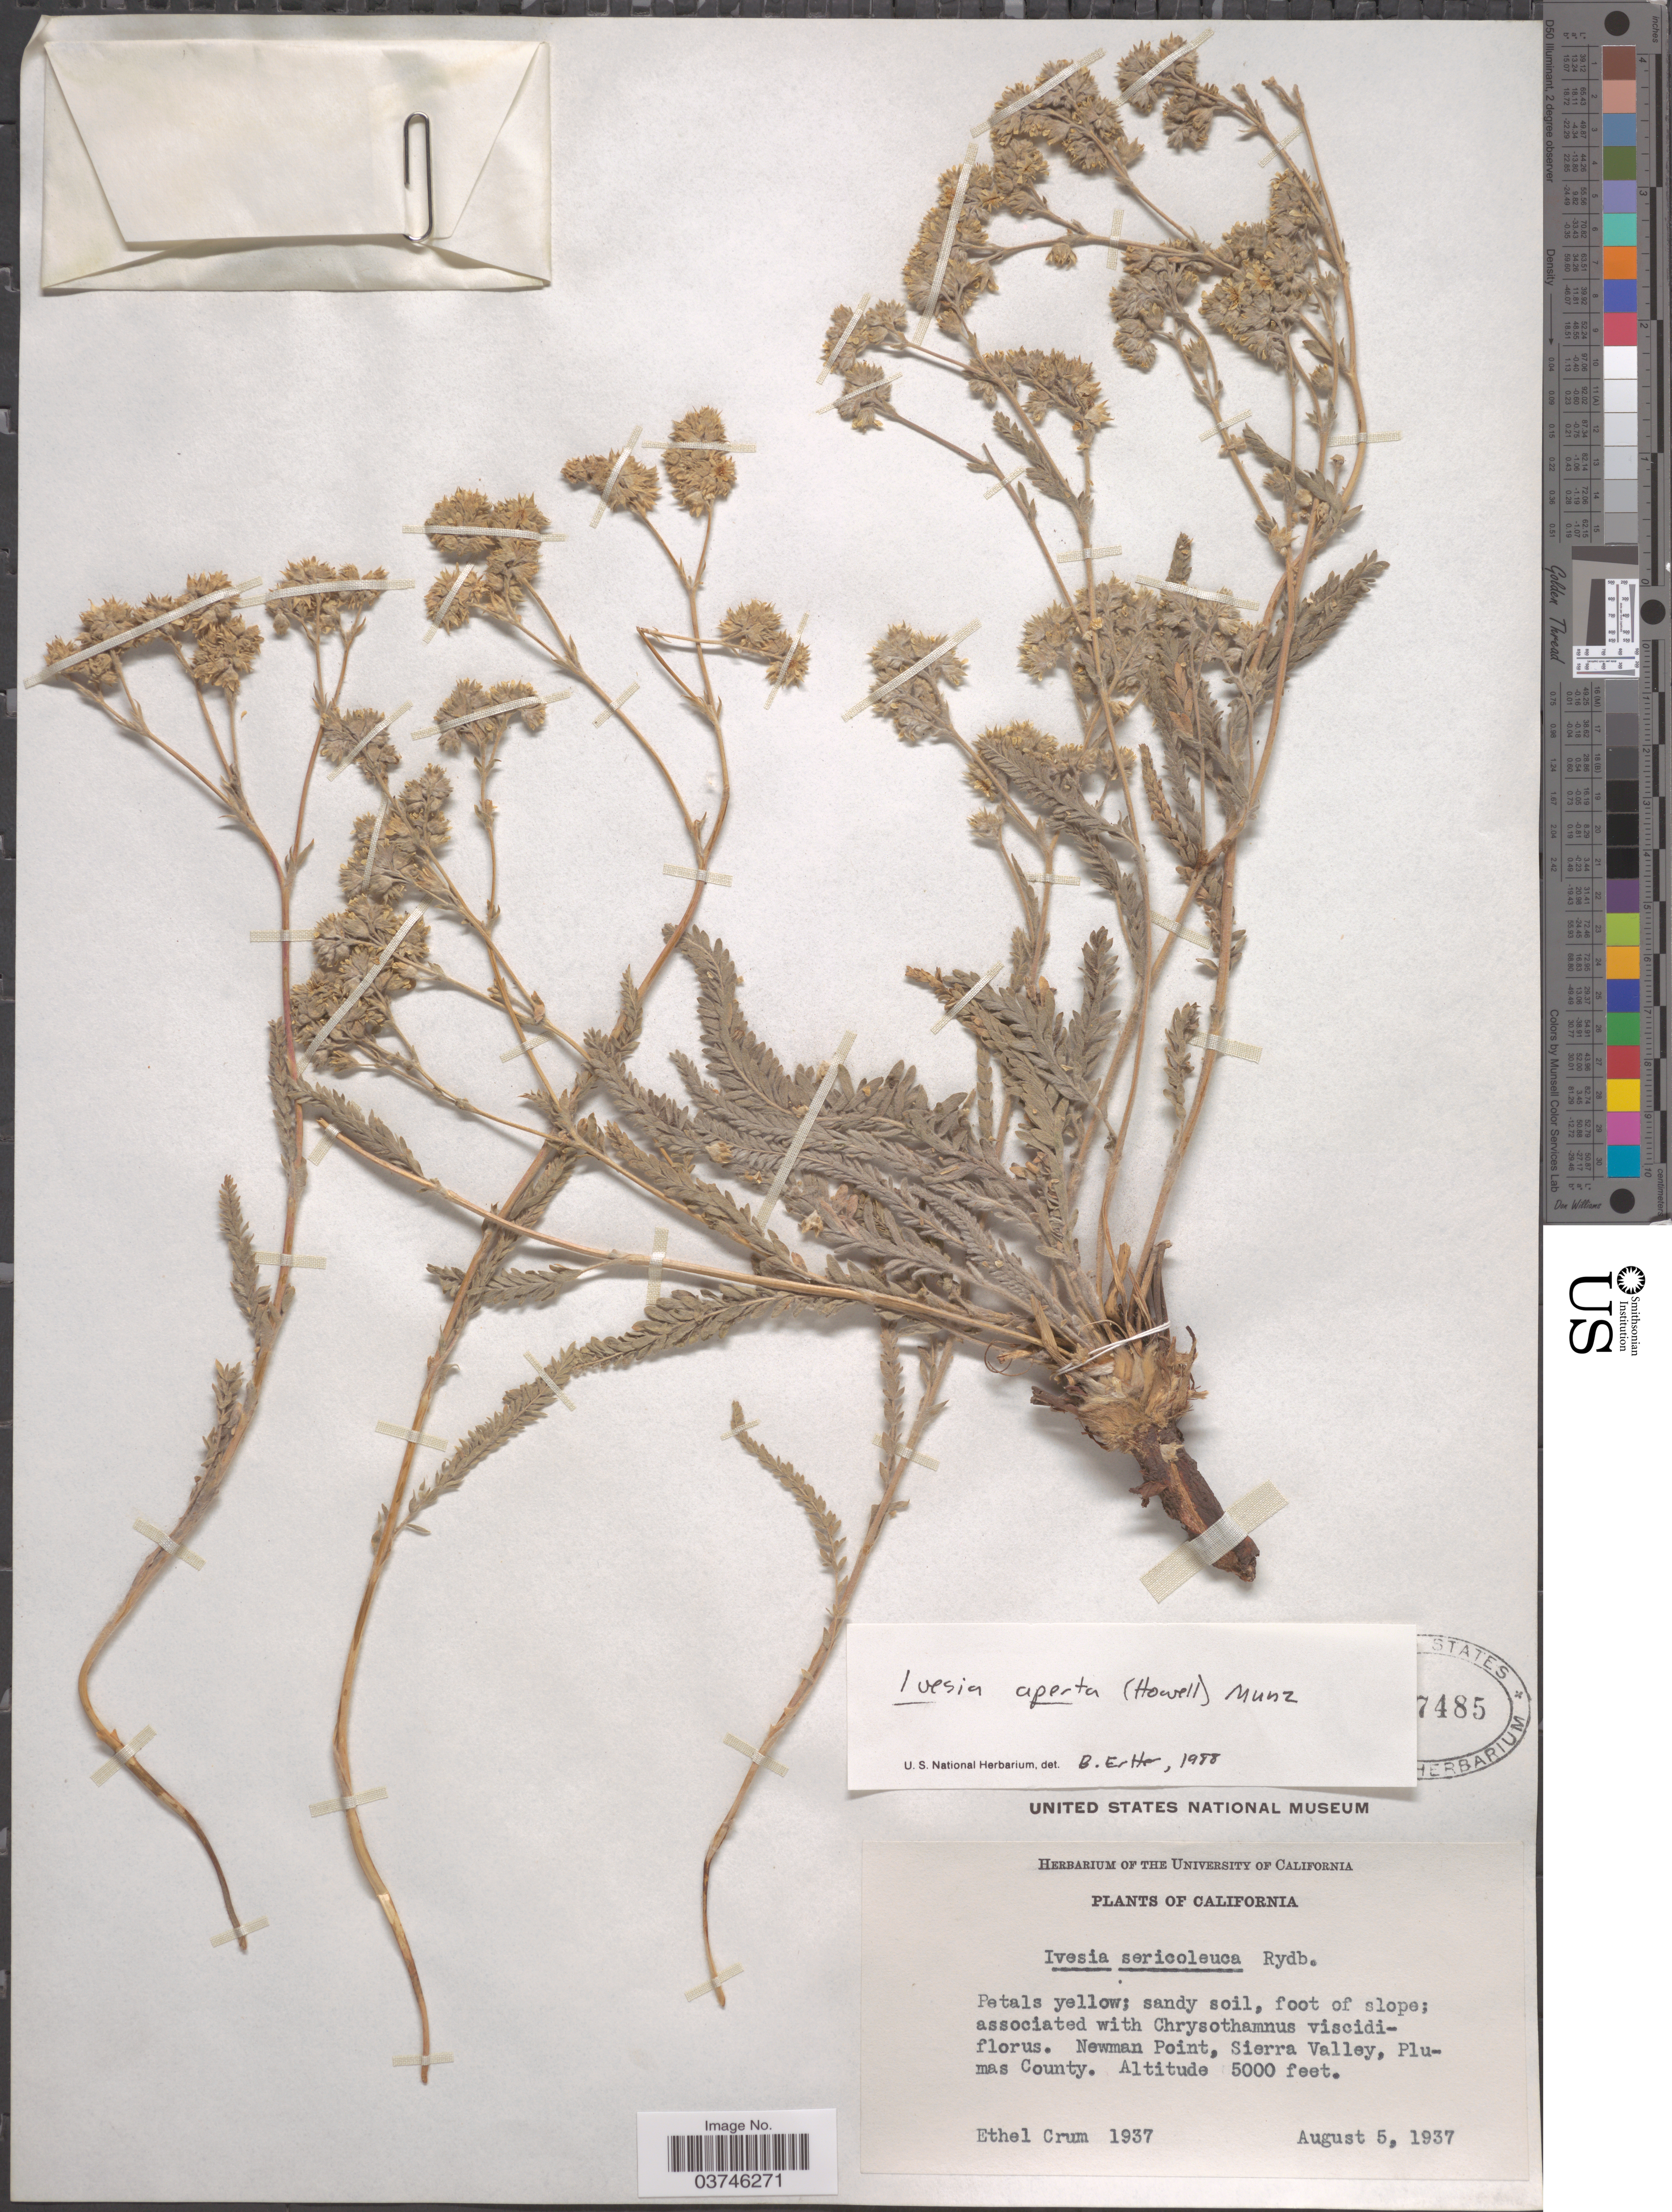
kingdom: Plantae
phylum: Tracheophyta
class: Magnoliopsida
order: Rosales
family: Rosaceae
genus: Potentilla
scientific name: Potentilla aperta var. aperta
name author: J.T. Howell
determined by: Strong, Mark T., (BOT), Smithsonian Institution - National Museum of Natural History (UNITED STATES)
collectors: E. K. Crum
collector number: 1937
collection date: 1937-08-05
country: United States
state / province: California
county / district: Plumas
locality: Newman Point, Sierra Valley, Plumas County.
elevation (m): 1524